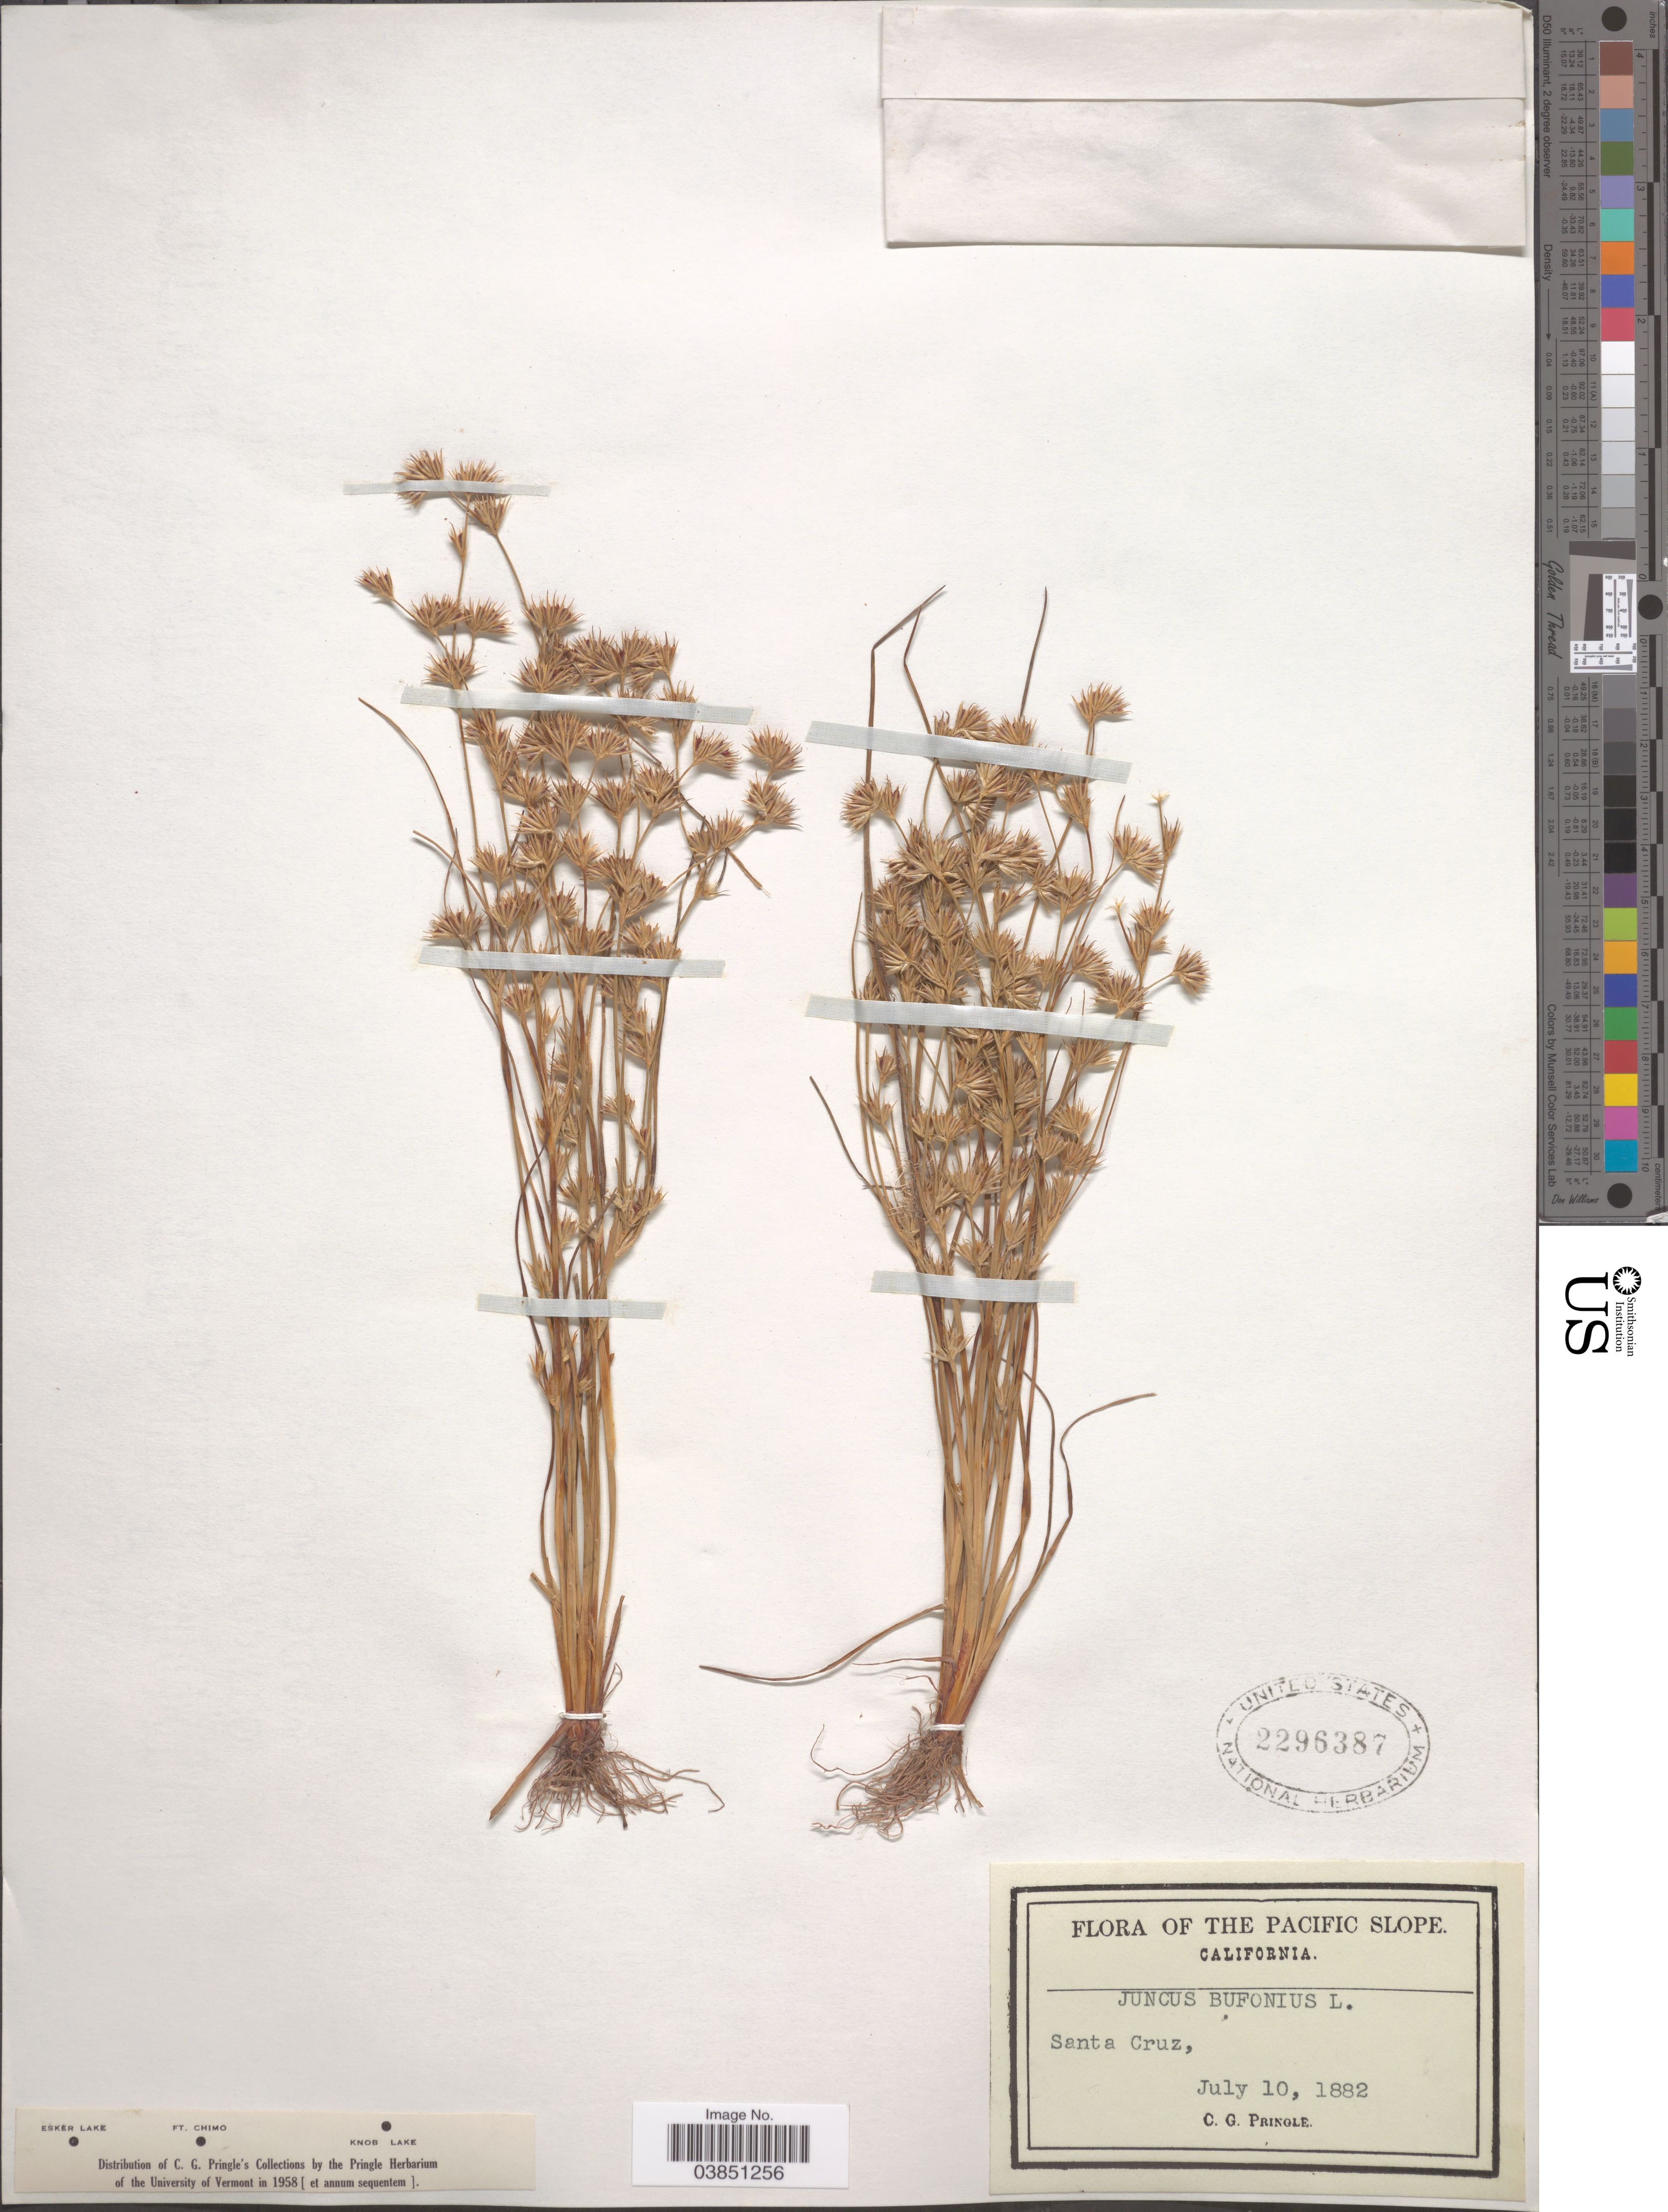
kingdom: Plantae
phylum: Tracheophyta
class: Liliopsida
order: Poales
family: Juncaceae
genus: Juncus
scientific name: Juncus bufonius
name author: L.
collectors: C. G. Pringle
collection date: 1882-07-10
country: United States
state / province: California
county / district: Santa Cruz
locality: Pacific Coast. Santa Cruz.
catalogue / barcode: US 2296387